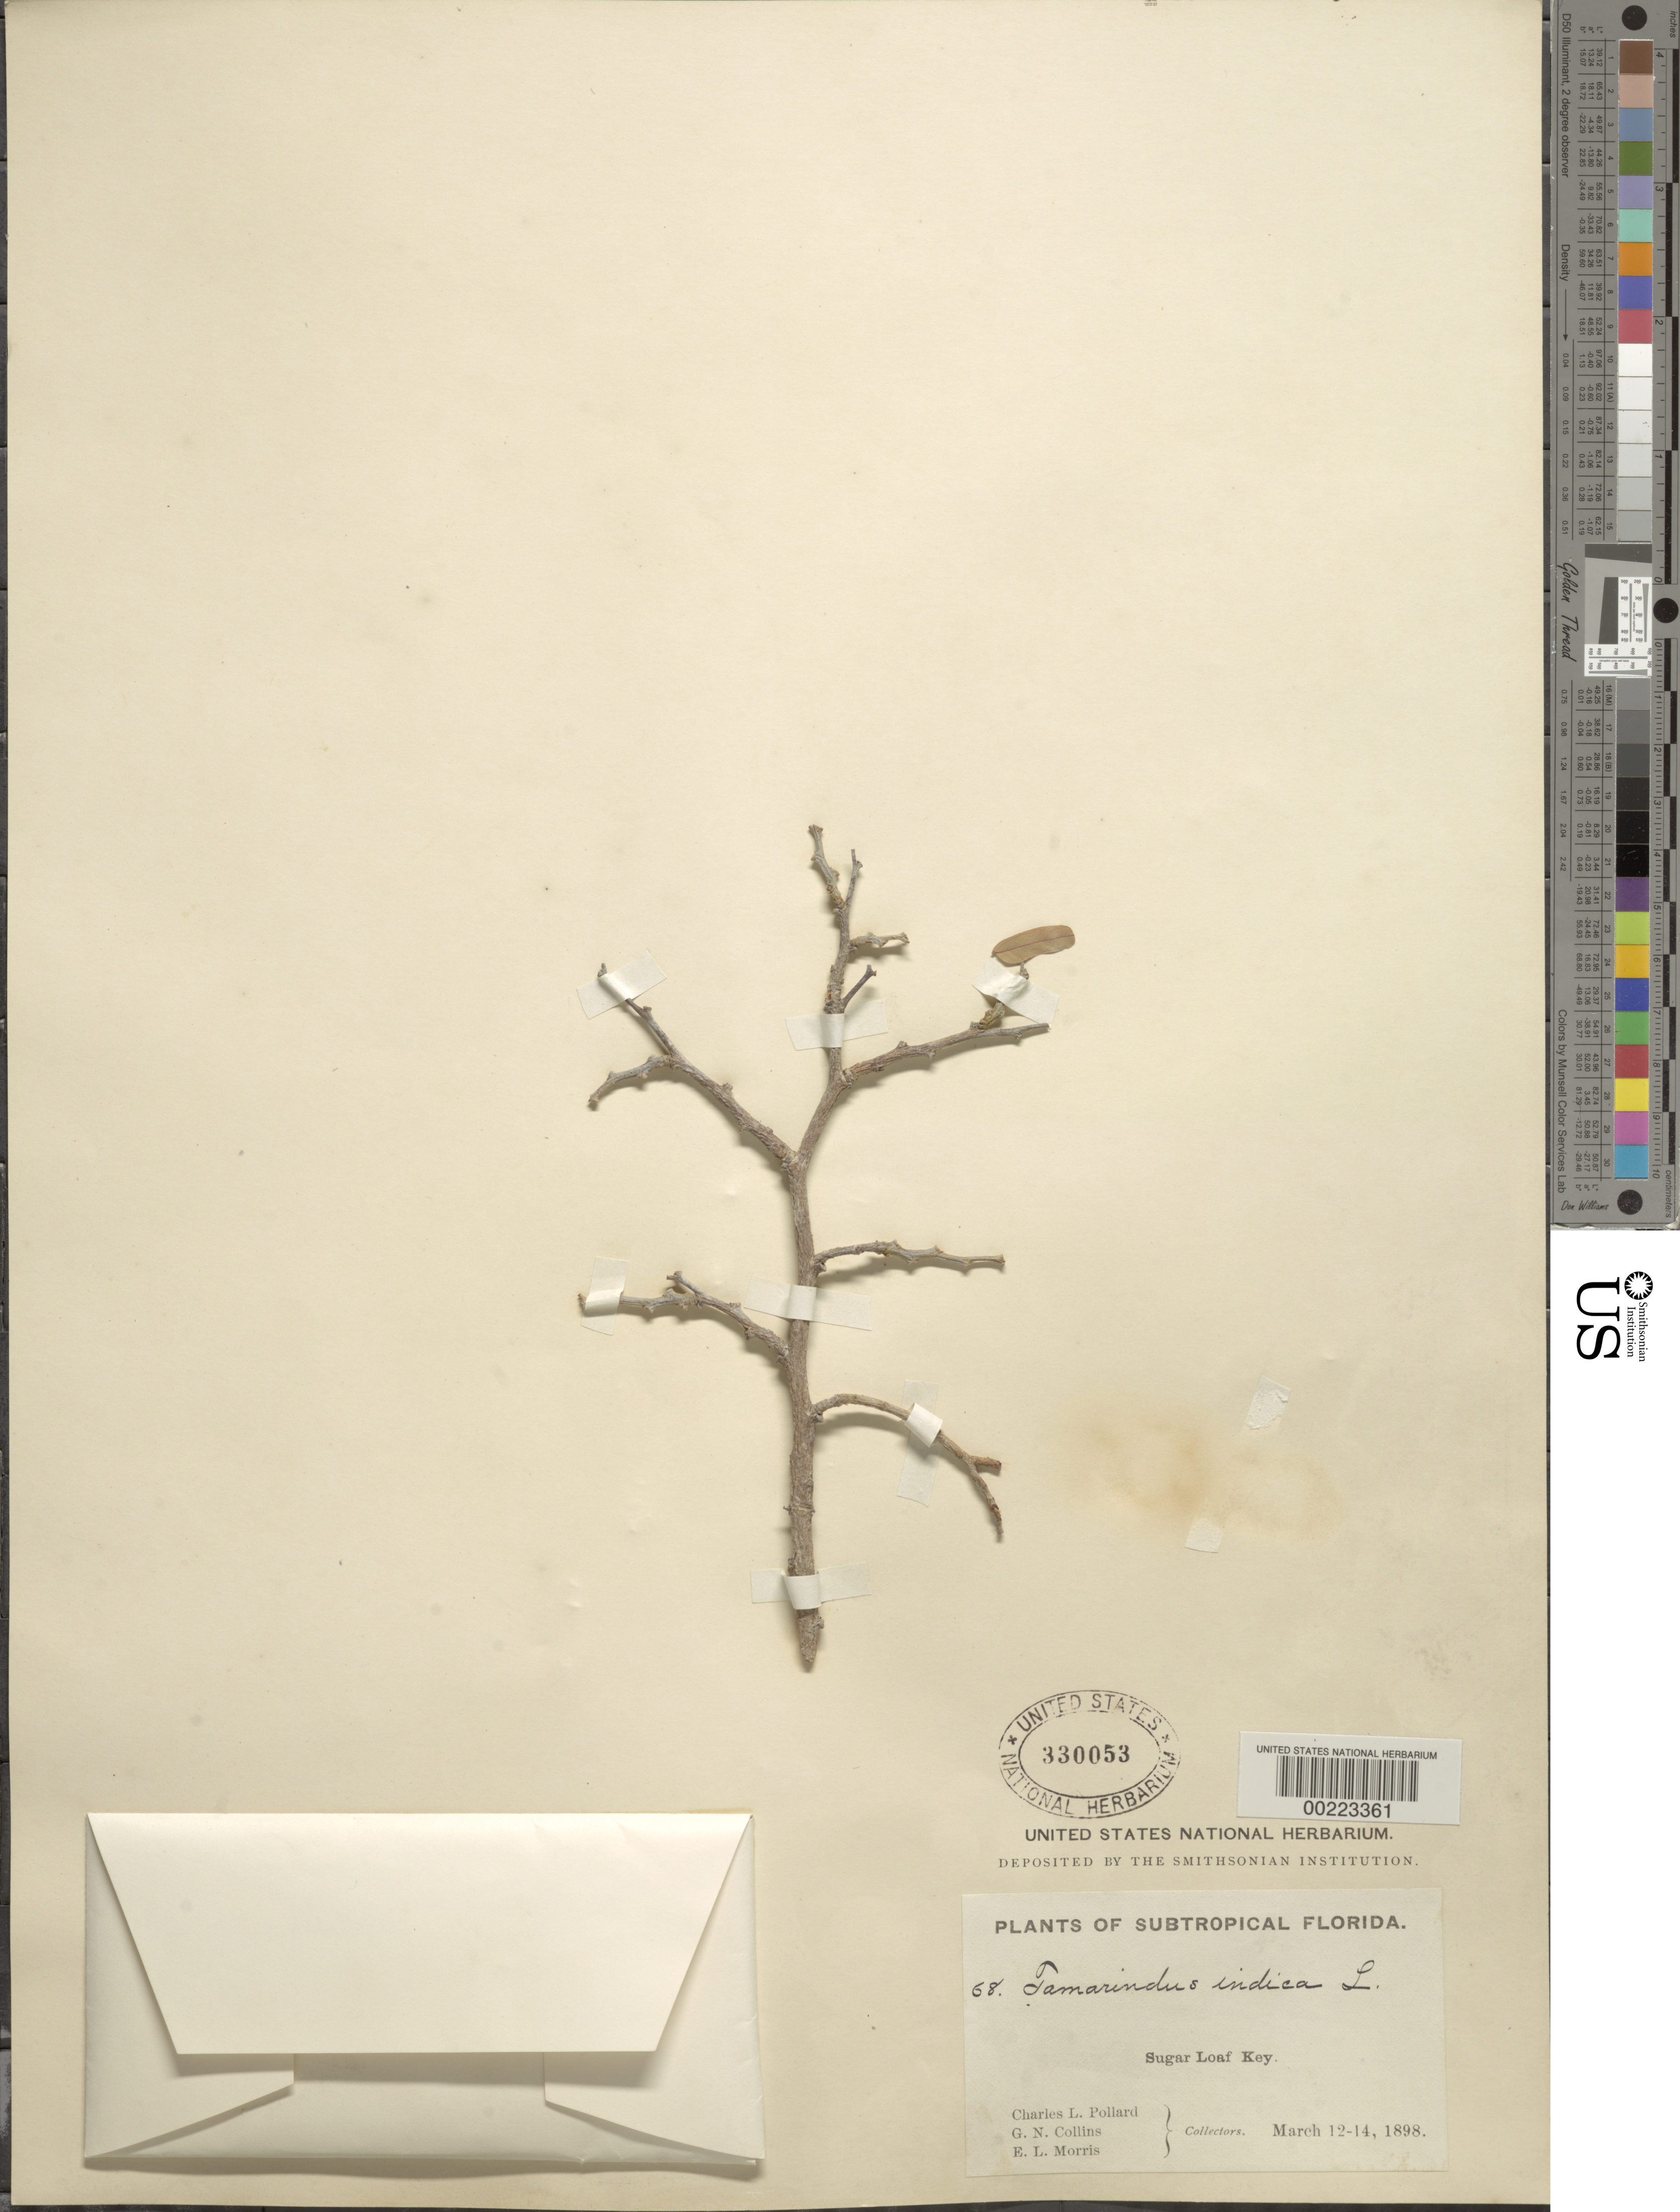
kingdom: Plantae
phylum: Tracheophyta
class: Magnoliopsida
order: Fabales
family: Fabaceae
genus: Tamarindus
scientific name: Tamarindus indica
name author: L.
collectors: C. L. Pollard, G. Collins & E. L. Morris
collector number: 68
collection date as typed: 12 Mar 1898 to 14 Mar 1898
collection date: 1898-03-12/1898-03-14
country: United States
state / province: Florida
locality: Sugar Loaf Key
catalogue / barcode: US 330053